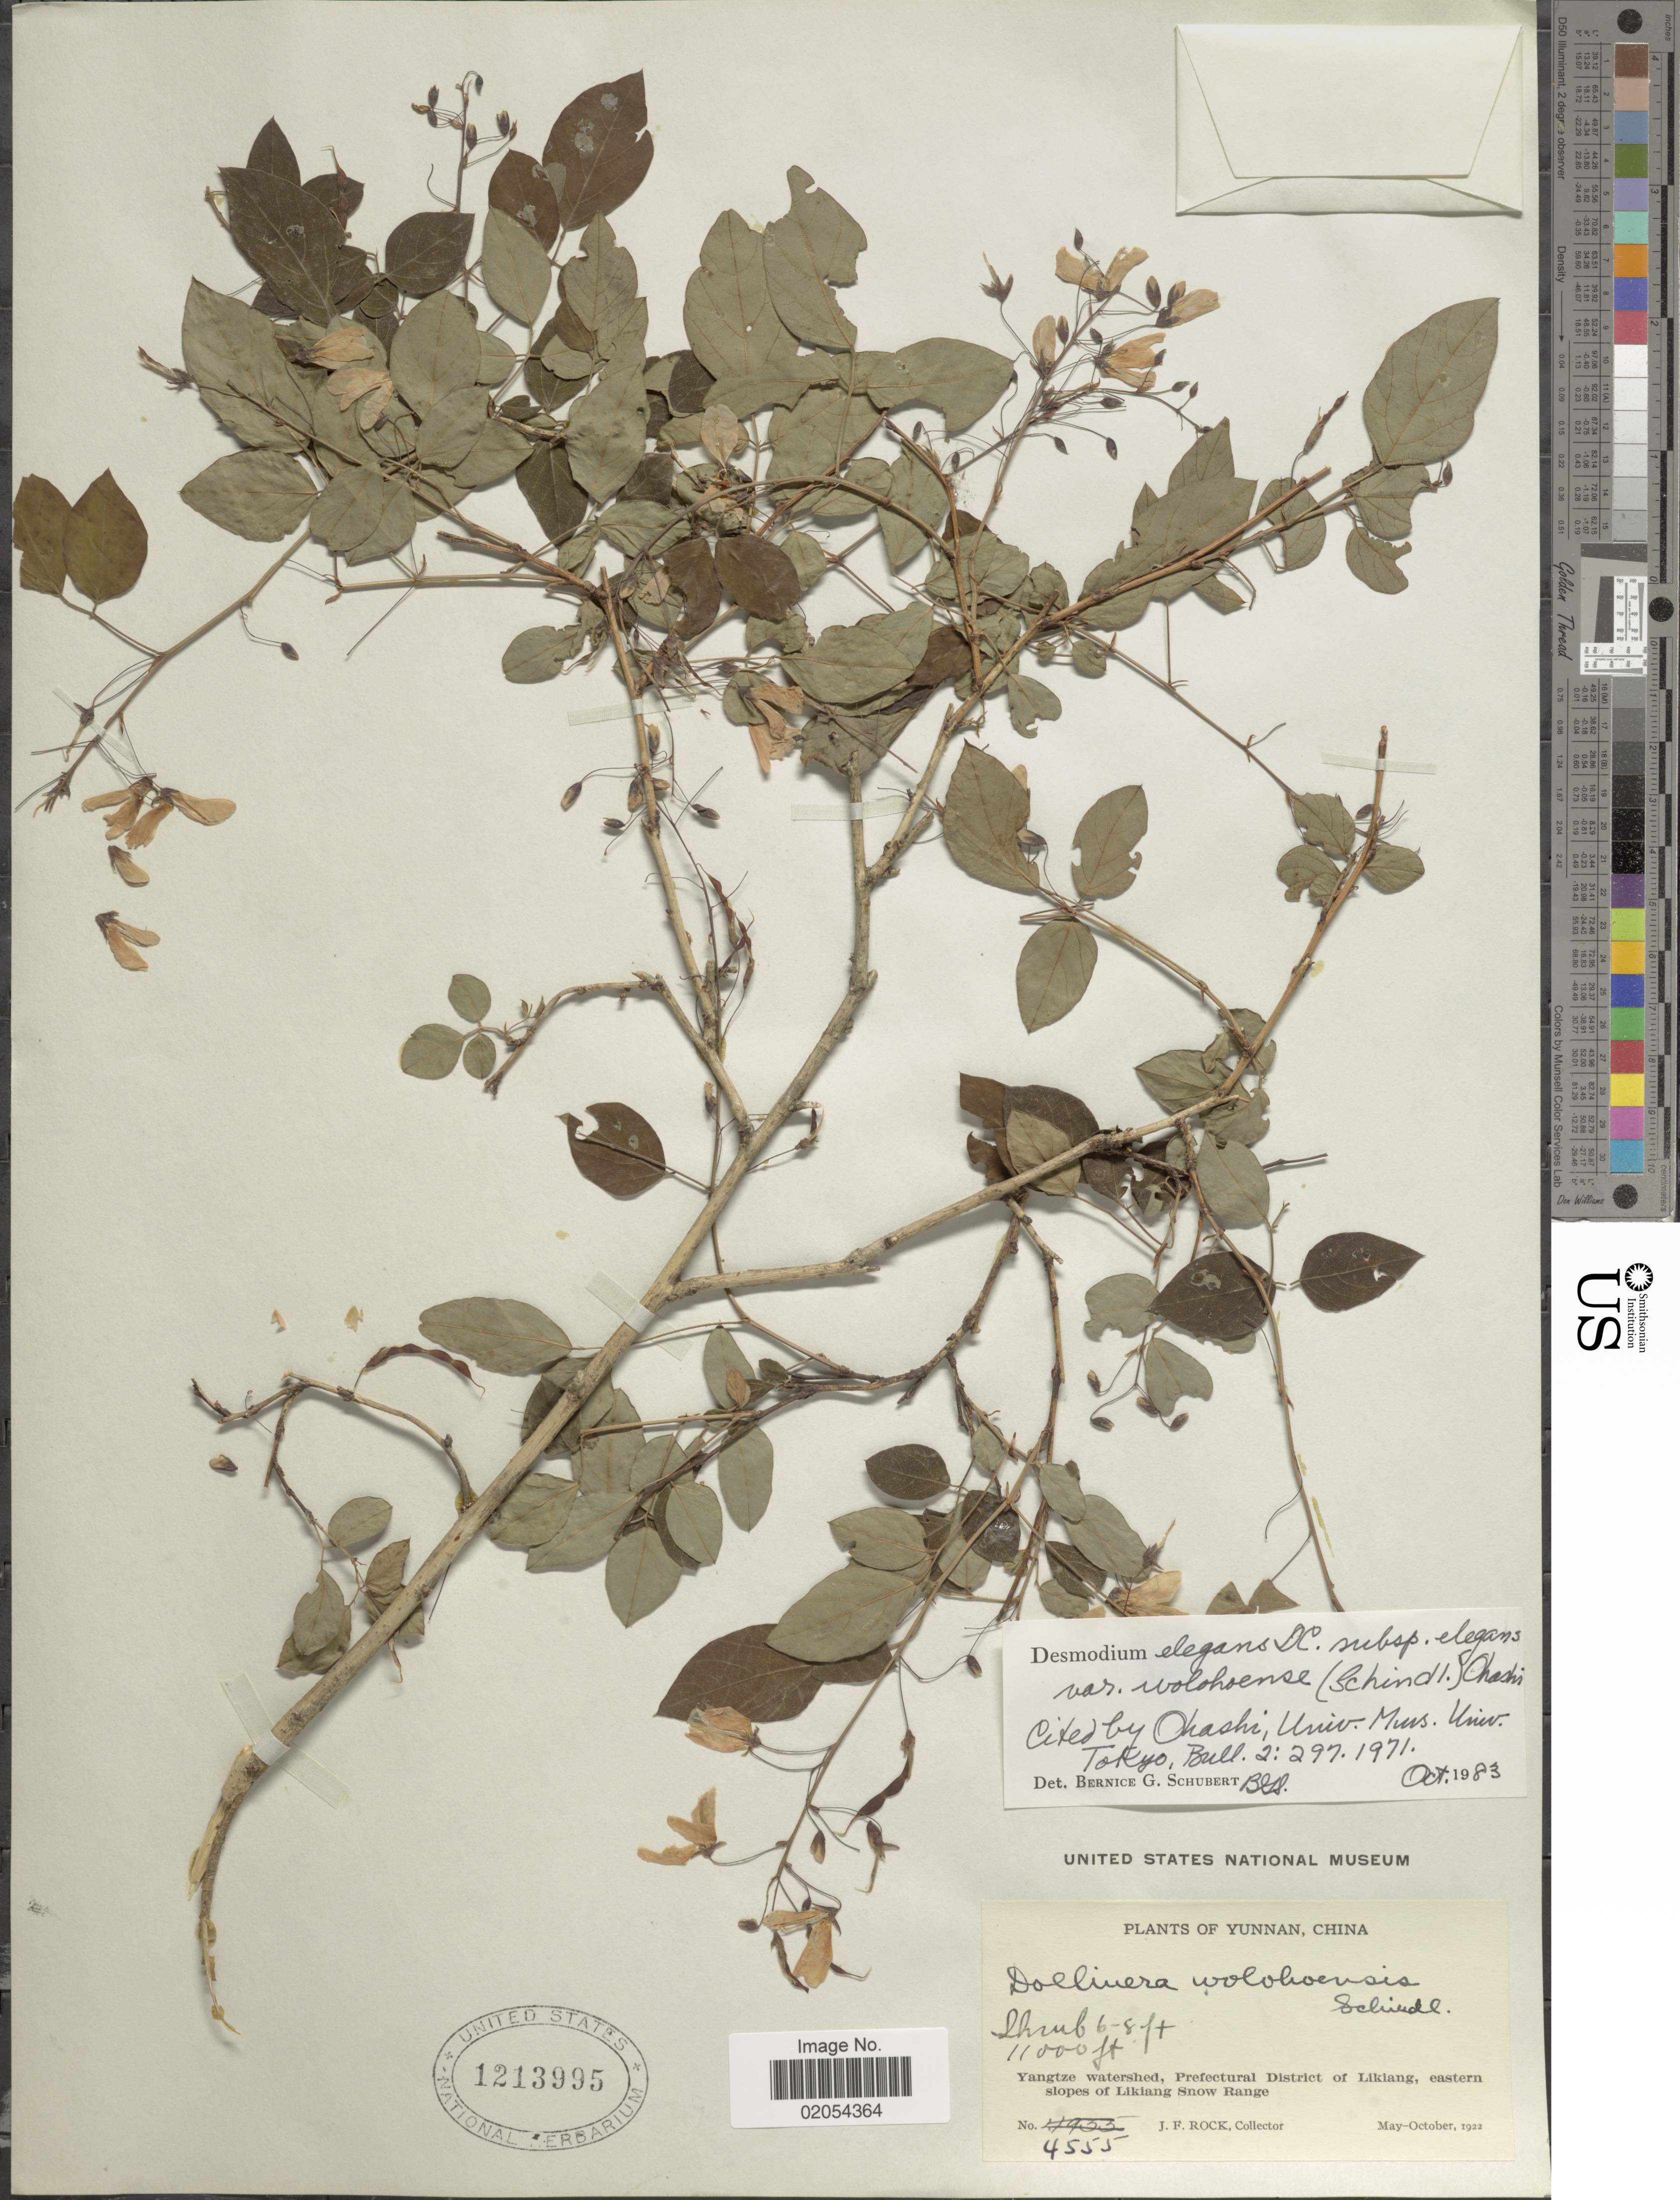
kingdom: Plantae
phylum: Tracheophyta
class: Magnoliopsida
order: Fabales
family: Fabaceae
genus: Sunhangia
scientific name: Sunhangia wolohoensis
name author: (Schindl.) H. Ohashi & K. Ohashi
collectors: J. Rock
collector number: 4555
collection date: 1922-05/1922-10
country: China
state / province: Yunnan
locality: Yangtze watershed, Prefectural District of Likiang, eastern slopes of Likiang Snow Range.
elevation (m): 3353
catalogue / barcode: US 1213995